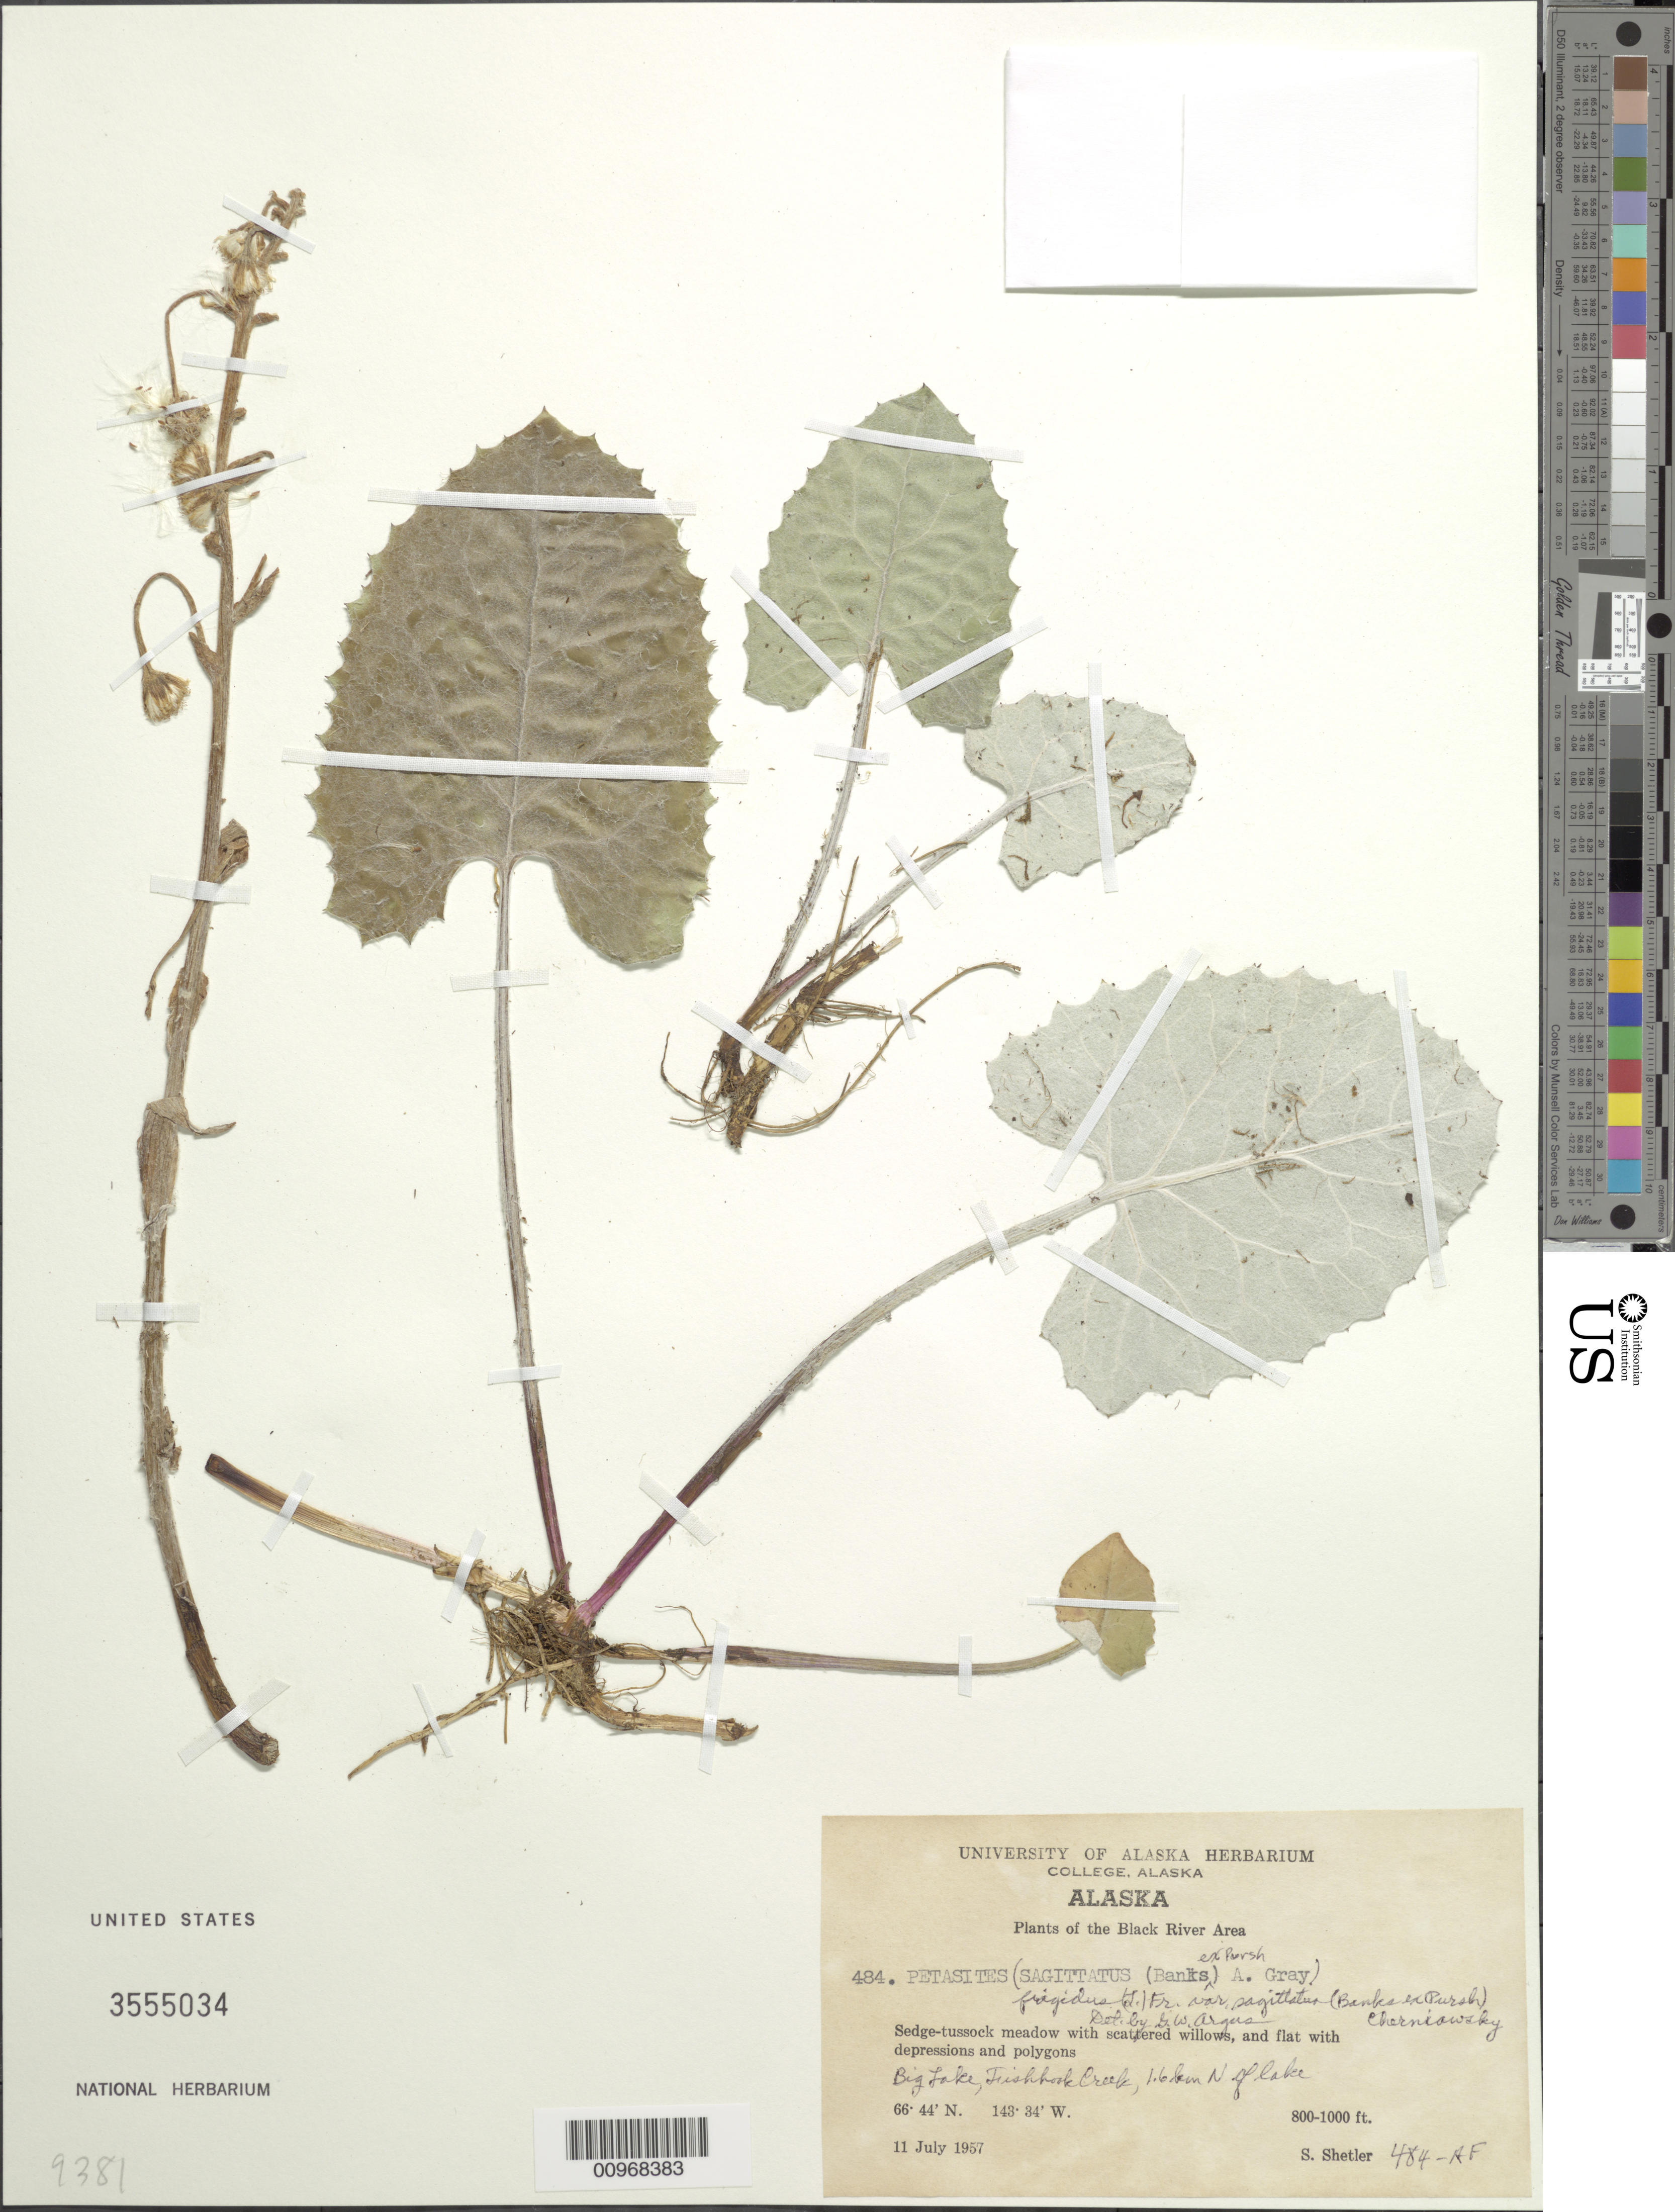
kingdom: Plantae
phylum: Tracheophyta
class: Magnoliopsida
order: Asterales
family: Asteraceae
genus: Petasites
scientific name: Petasites frigidus var. frigidus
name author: (L.) Fr.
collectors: S. Shetler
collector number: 484-AF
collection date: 1957-07-11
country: United States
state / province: Alaska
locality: Alaska. The Black River Area. Big Lake, Trishhook Creek, 1.6 km N of lake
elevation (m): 244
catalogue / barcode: US 3555034